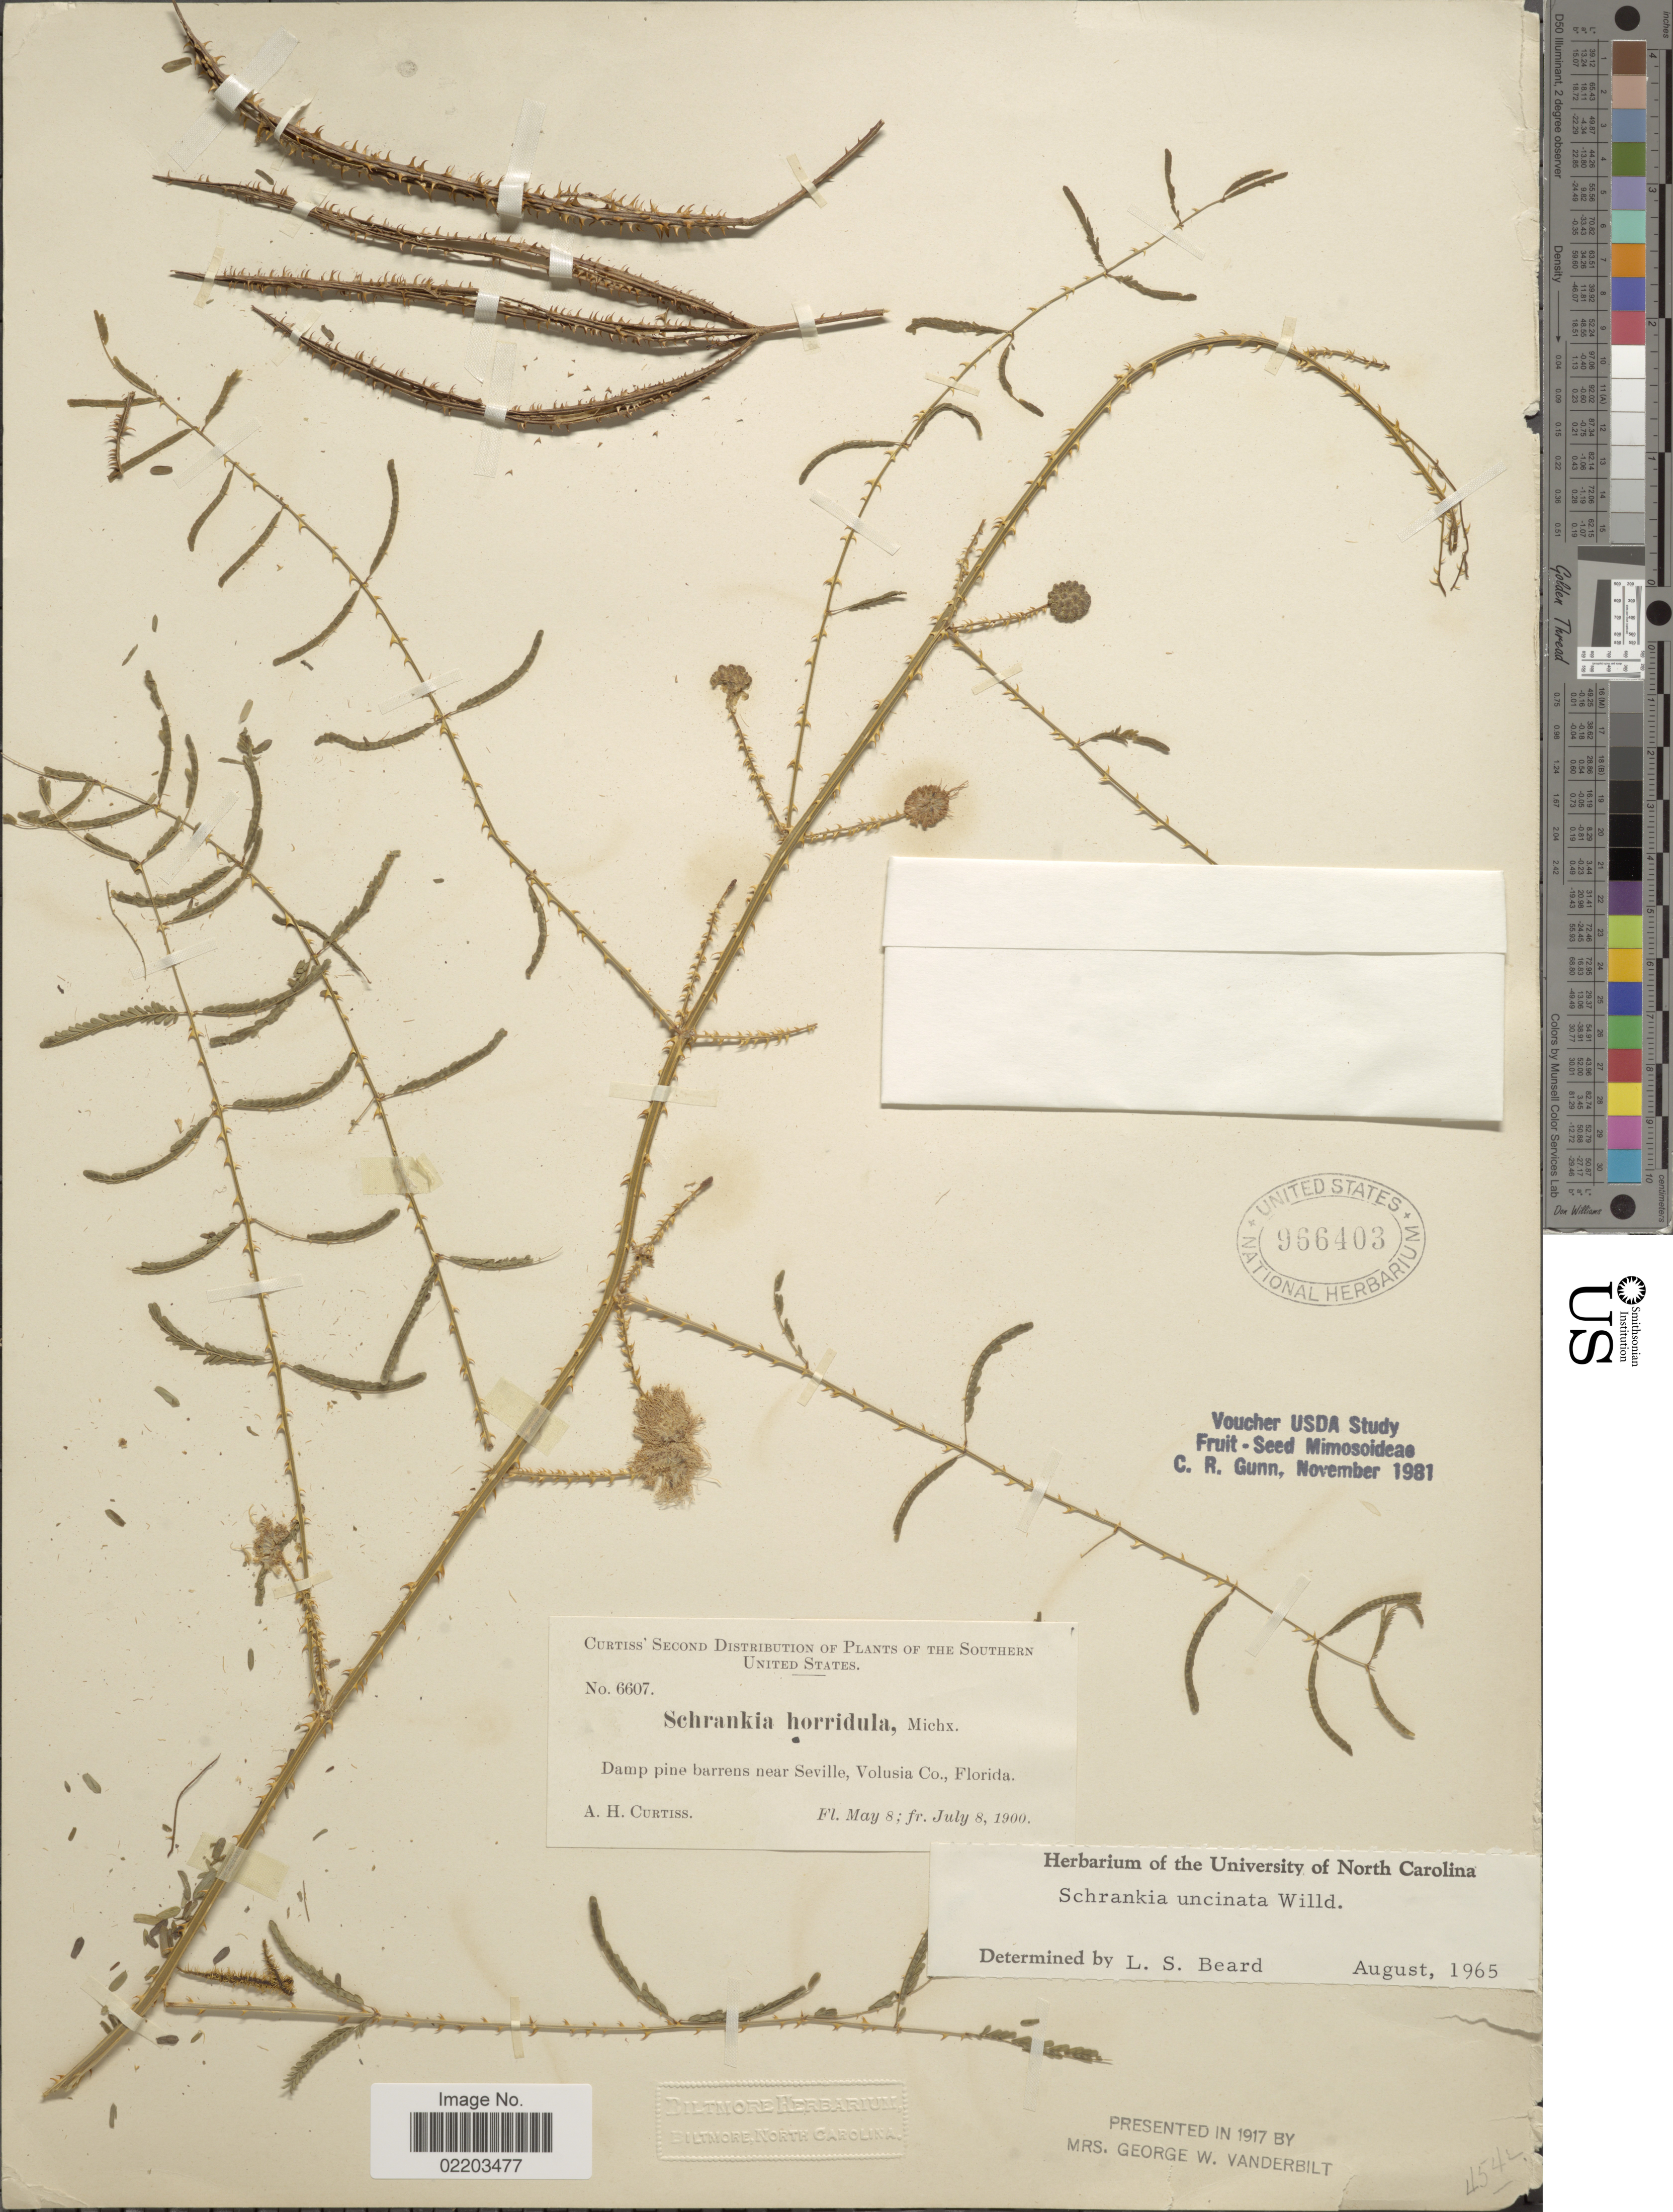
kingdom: Plantae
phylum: Tracheophyta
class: Magnoliopsida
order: Fabales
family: Fabaceae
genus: Mimosa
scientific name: Mimosa microphylla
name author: Dryand.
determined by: Strong, M. T., (US), Smithsonian Institution - National Museum of Natural History (UNITED STATES)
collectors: A. H. Curtiss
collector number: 6607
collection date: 1900-05-08/1900-07-08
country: United States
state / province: Florida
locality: The Southern United States, Damp pine barrens near Sevile, Volusia Co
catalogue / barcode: US 966403